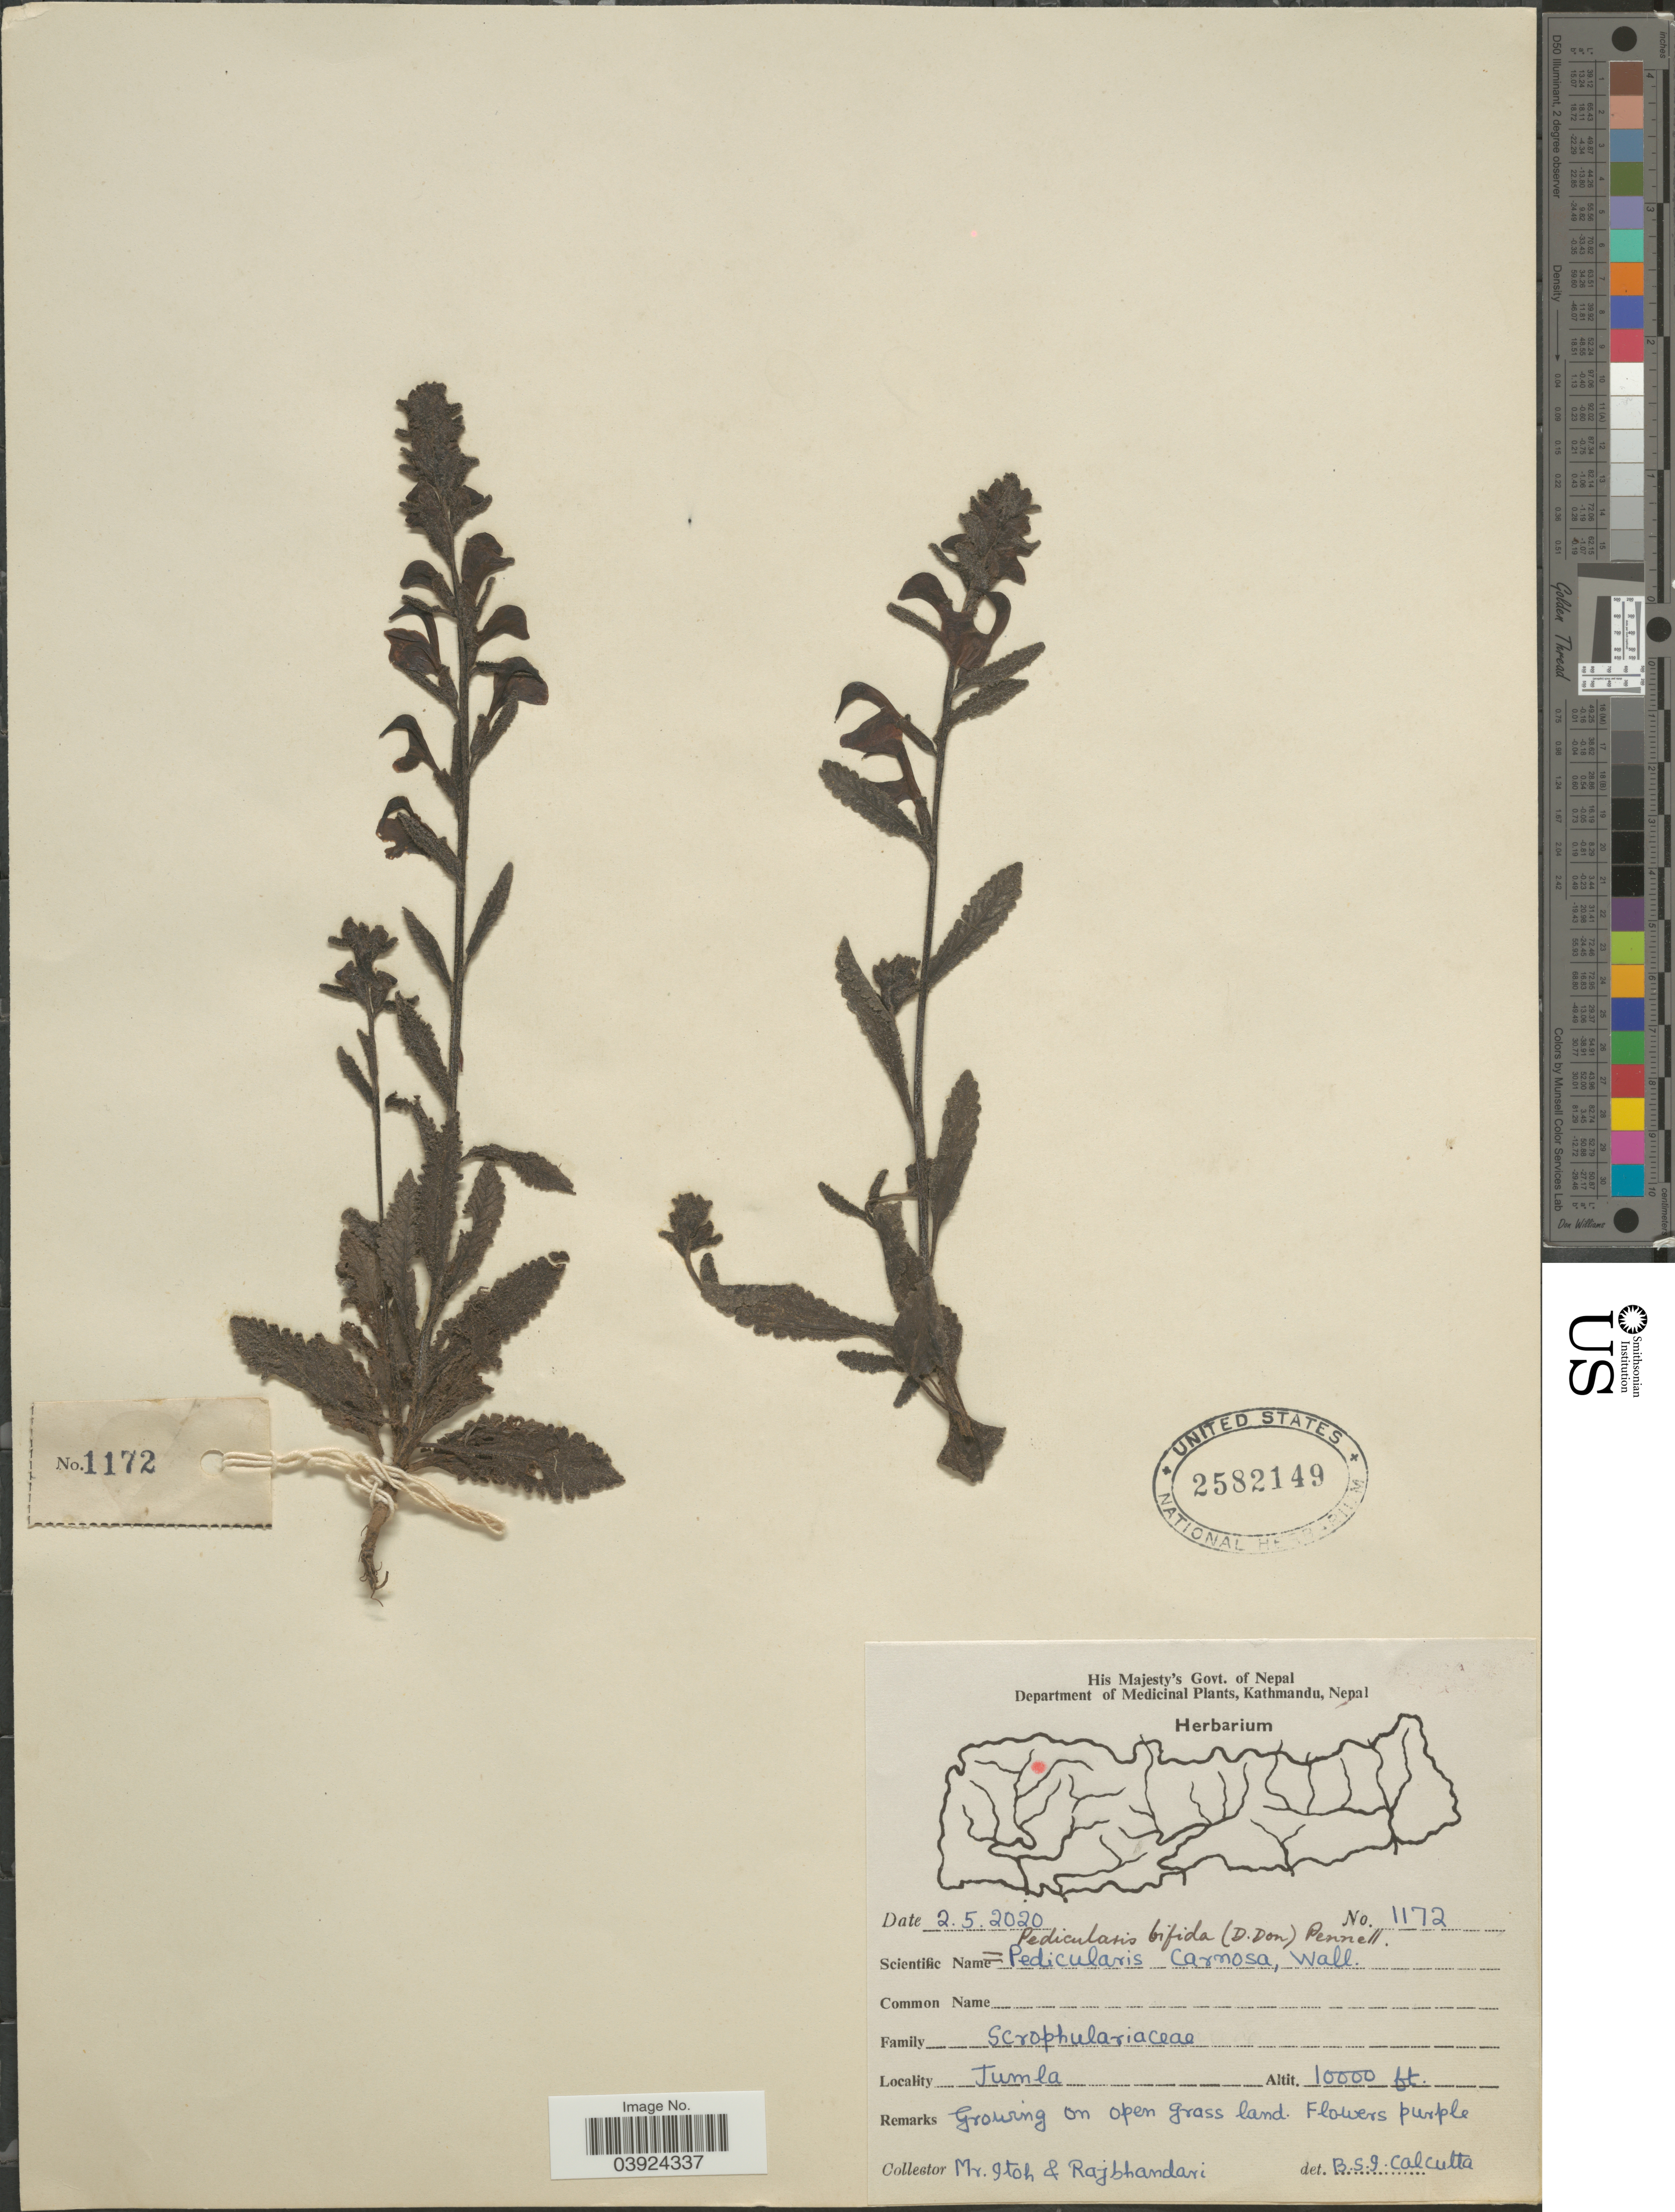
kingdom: Plantae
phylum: Tracheophyta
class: Magnoliopsida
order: Lamiales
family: Orobanchaceae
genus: Pedicularis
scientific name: Pedicularis bifida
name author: Pennell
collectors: -. Itoh & Rajbhandari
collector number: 1172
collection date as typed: Transcribed d/m/y: 2/5/2020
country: Nepal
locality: Jumla.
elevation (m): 3048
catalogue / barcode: US 2582149